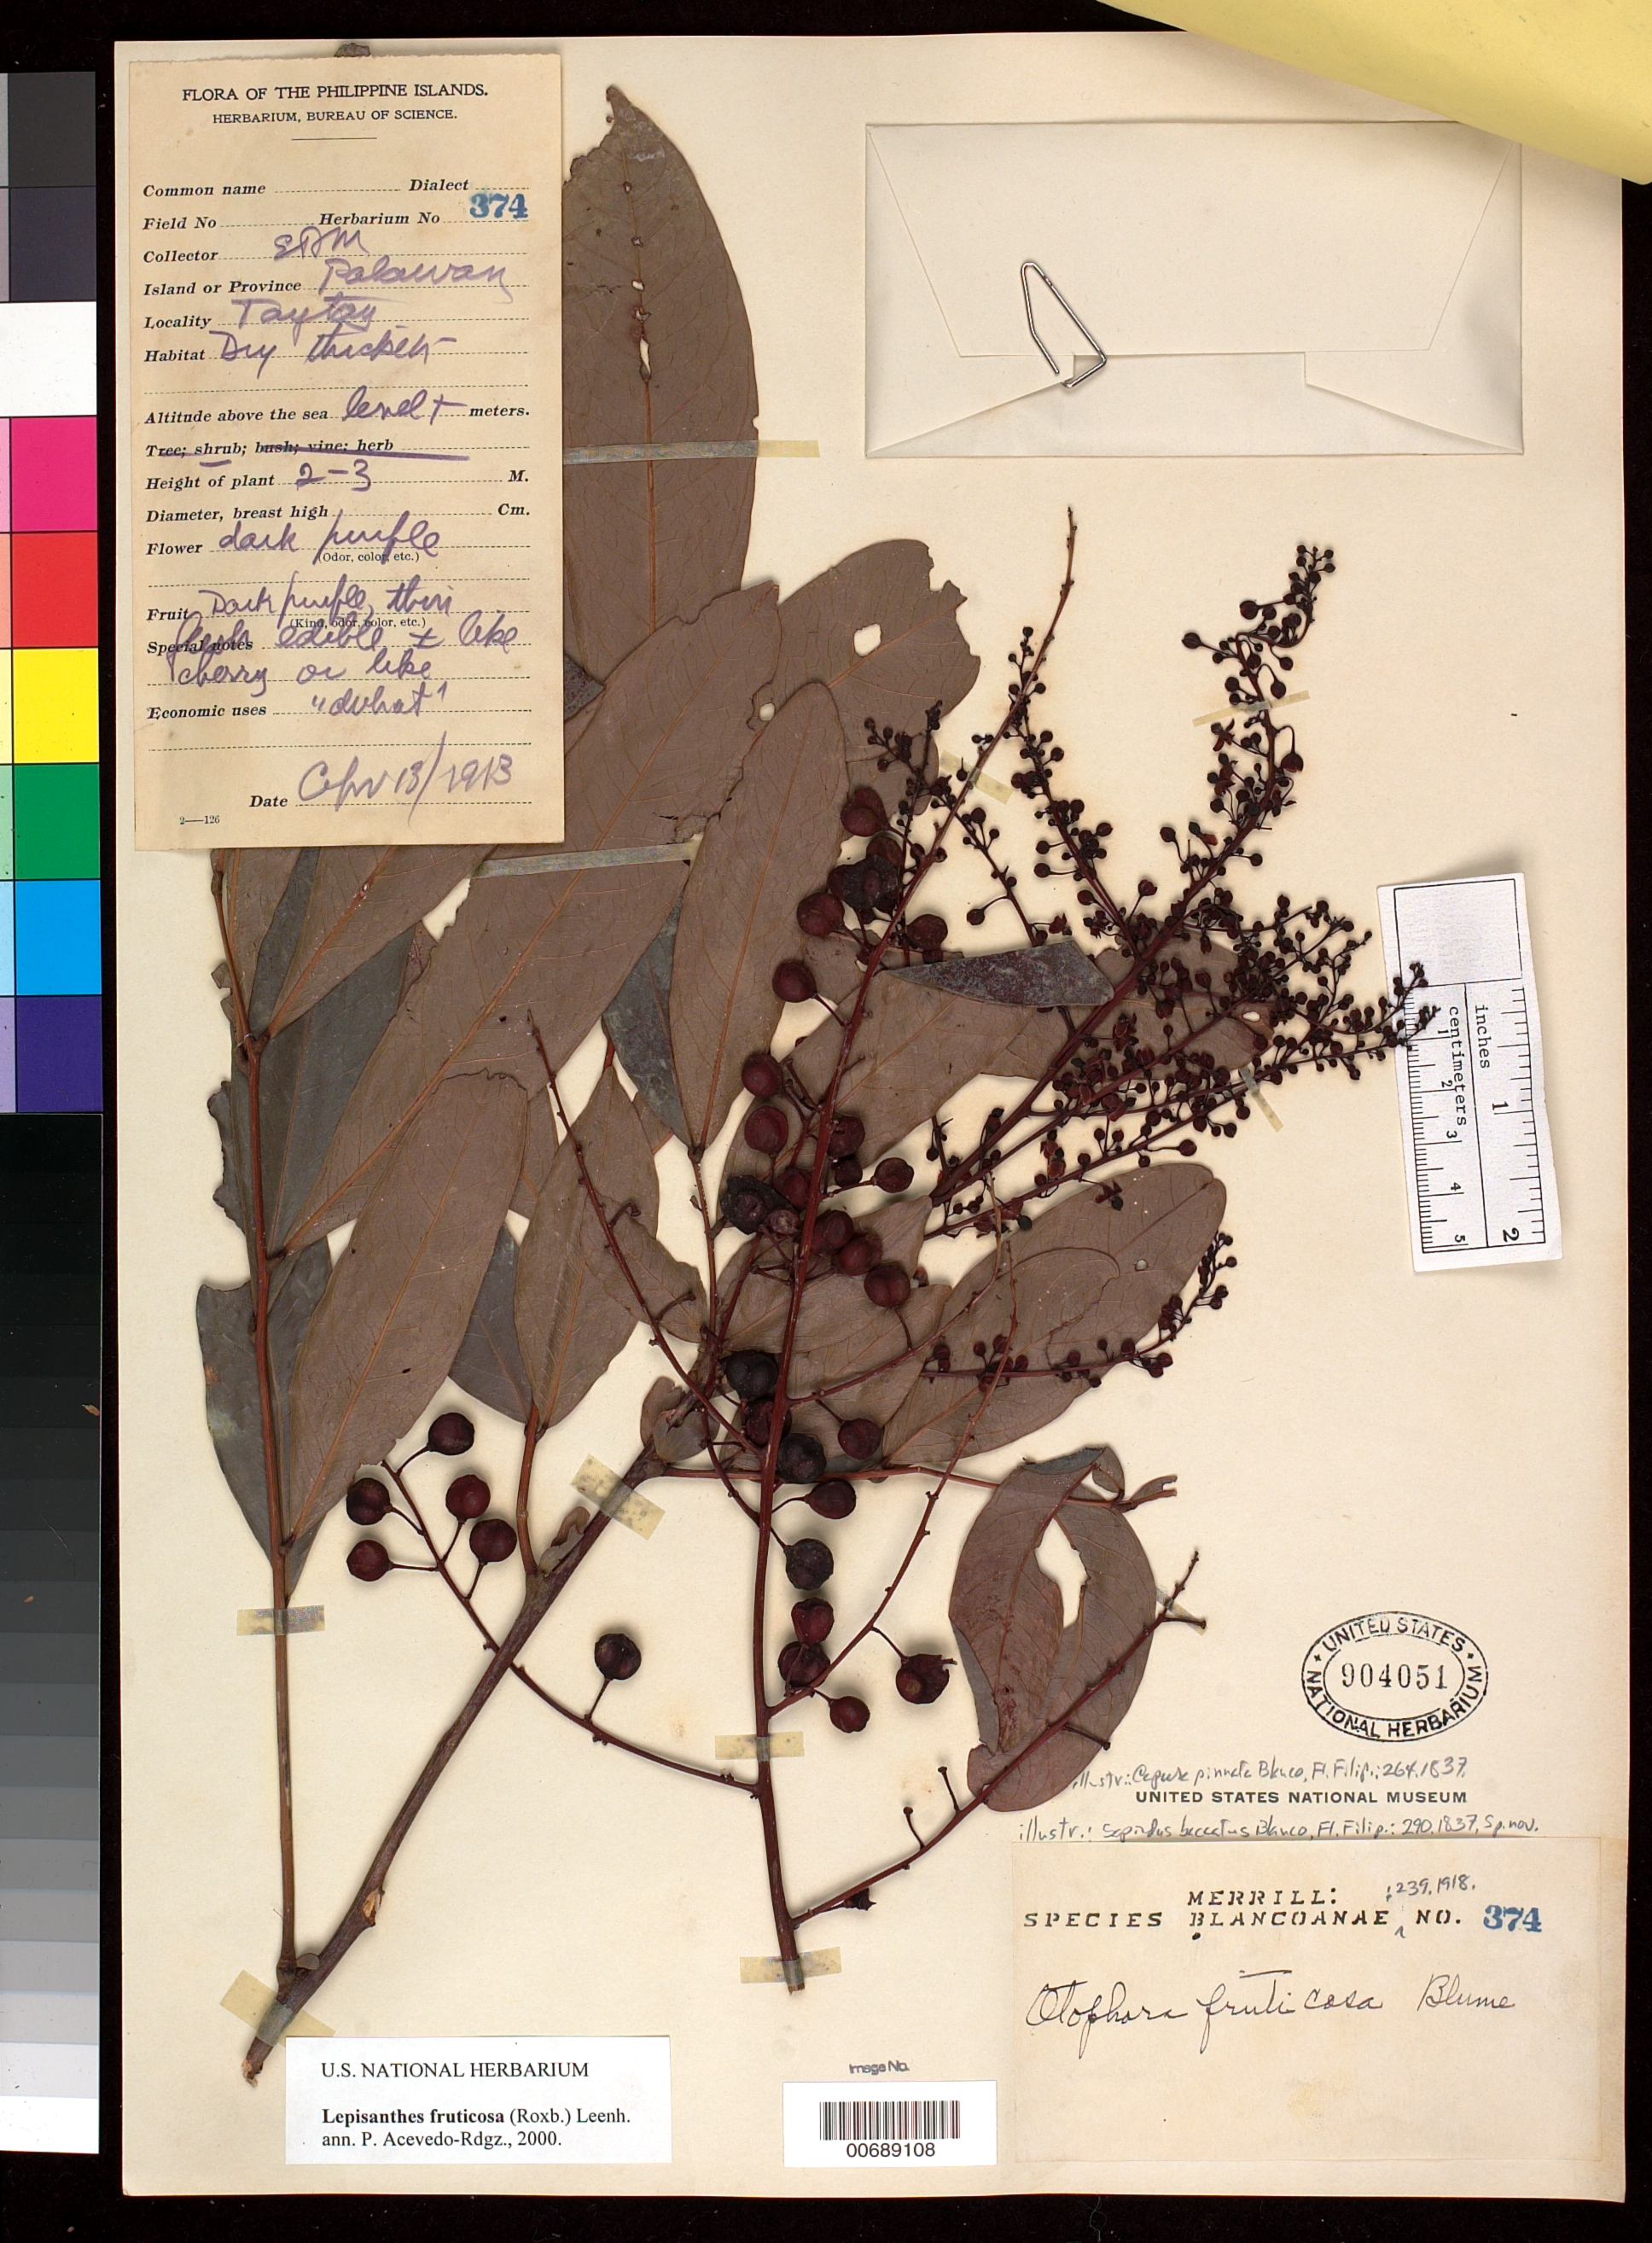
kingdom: Plantae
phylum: Tracheophyta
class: Magnoliopsida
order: Sapindales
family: Sapindaceae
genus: Sapindus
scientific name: Sapindus baccata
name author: Blanco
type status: Possible Isoneotype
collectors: E. D. Merrill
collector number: Sp. Blancoan. 0374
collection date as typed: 13 Apr 1913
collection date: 1913-04-13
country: Philippines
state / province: Mimaropa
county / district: Palawan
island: Palawan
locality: Taytay.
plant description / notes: Probably also an isoneotype of Otophora blancoi Bl. (Rumphia 3: 142, 1849) and Koelreuteria edulis Blanco (Fl. Filip. ed. 2: 202, 1845).; Original collector's field notes and typewritten notes by Merrill attached (note that Merrill & Leenhouts cite date as May 1913, but field notes say April 1913).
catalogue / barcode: US 904051